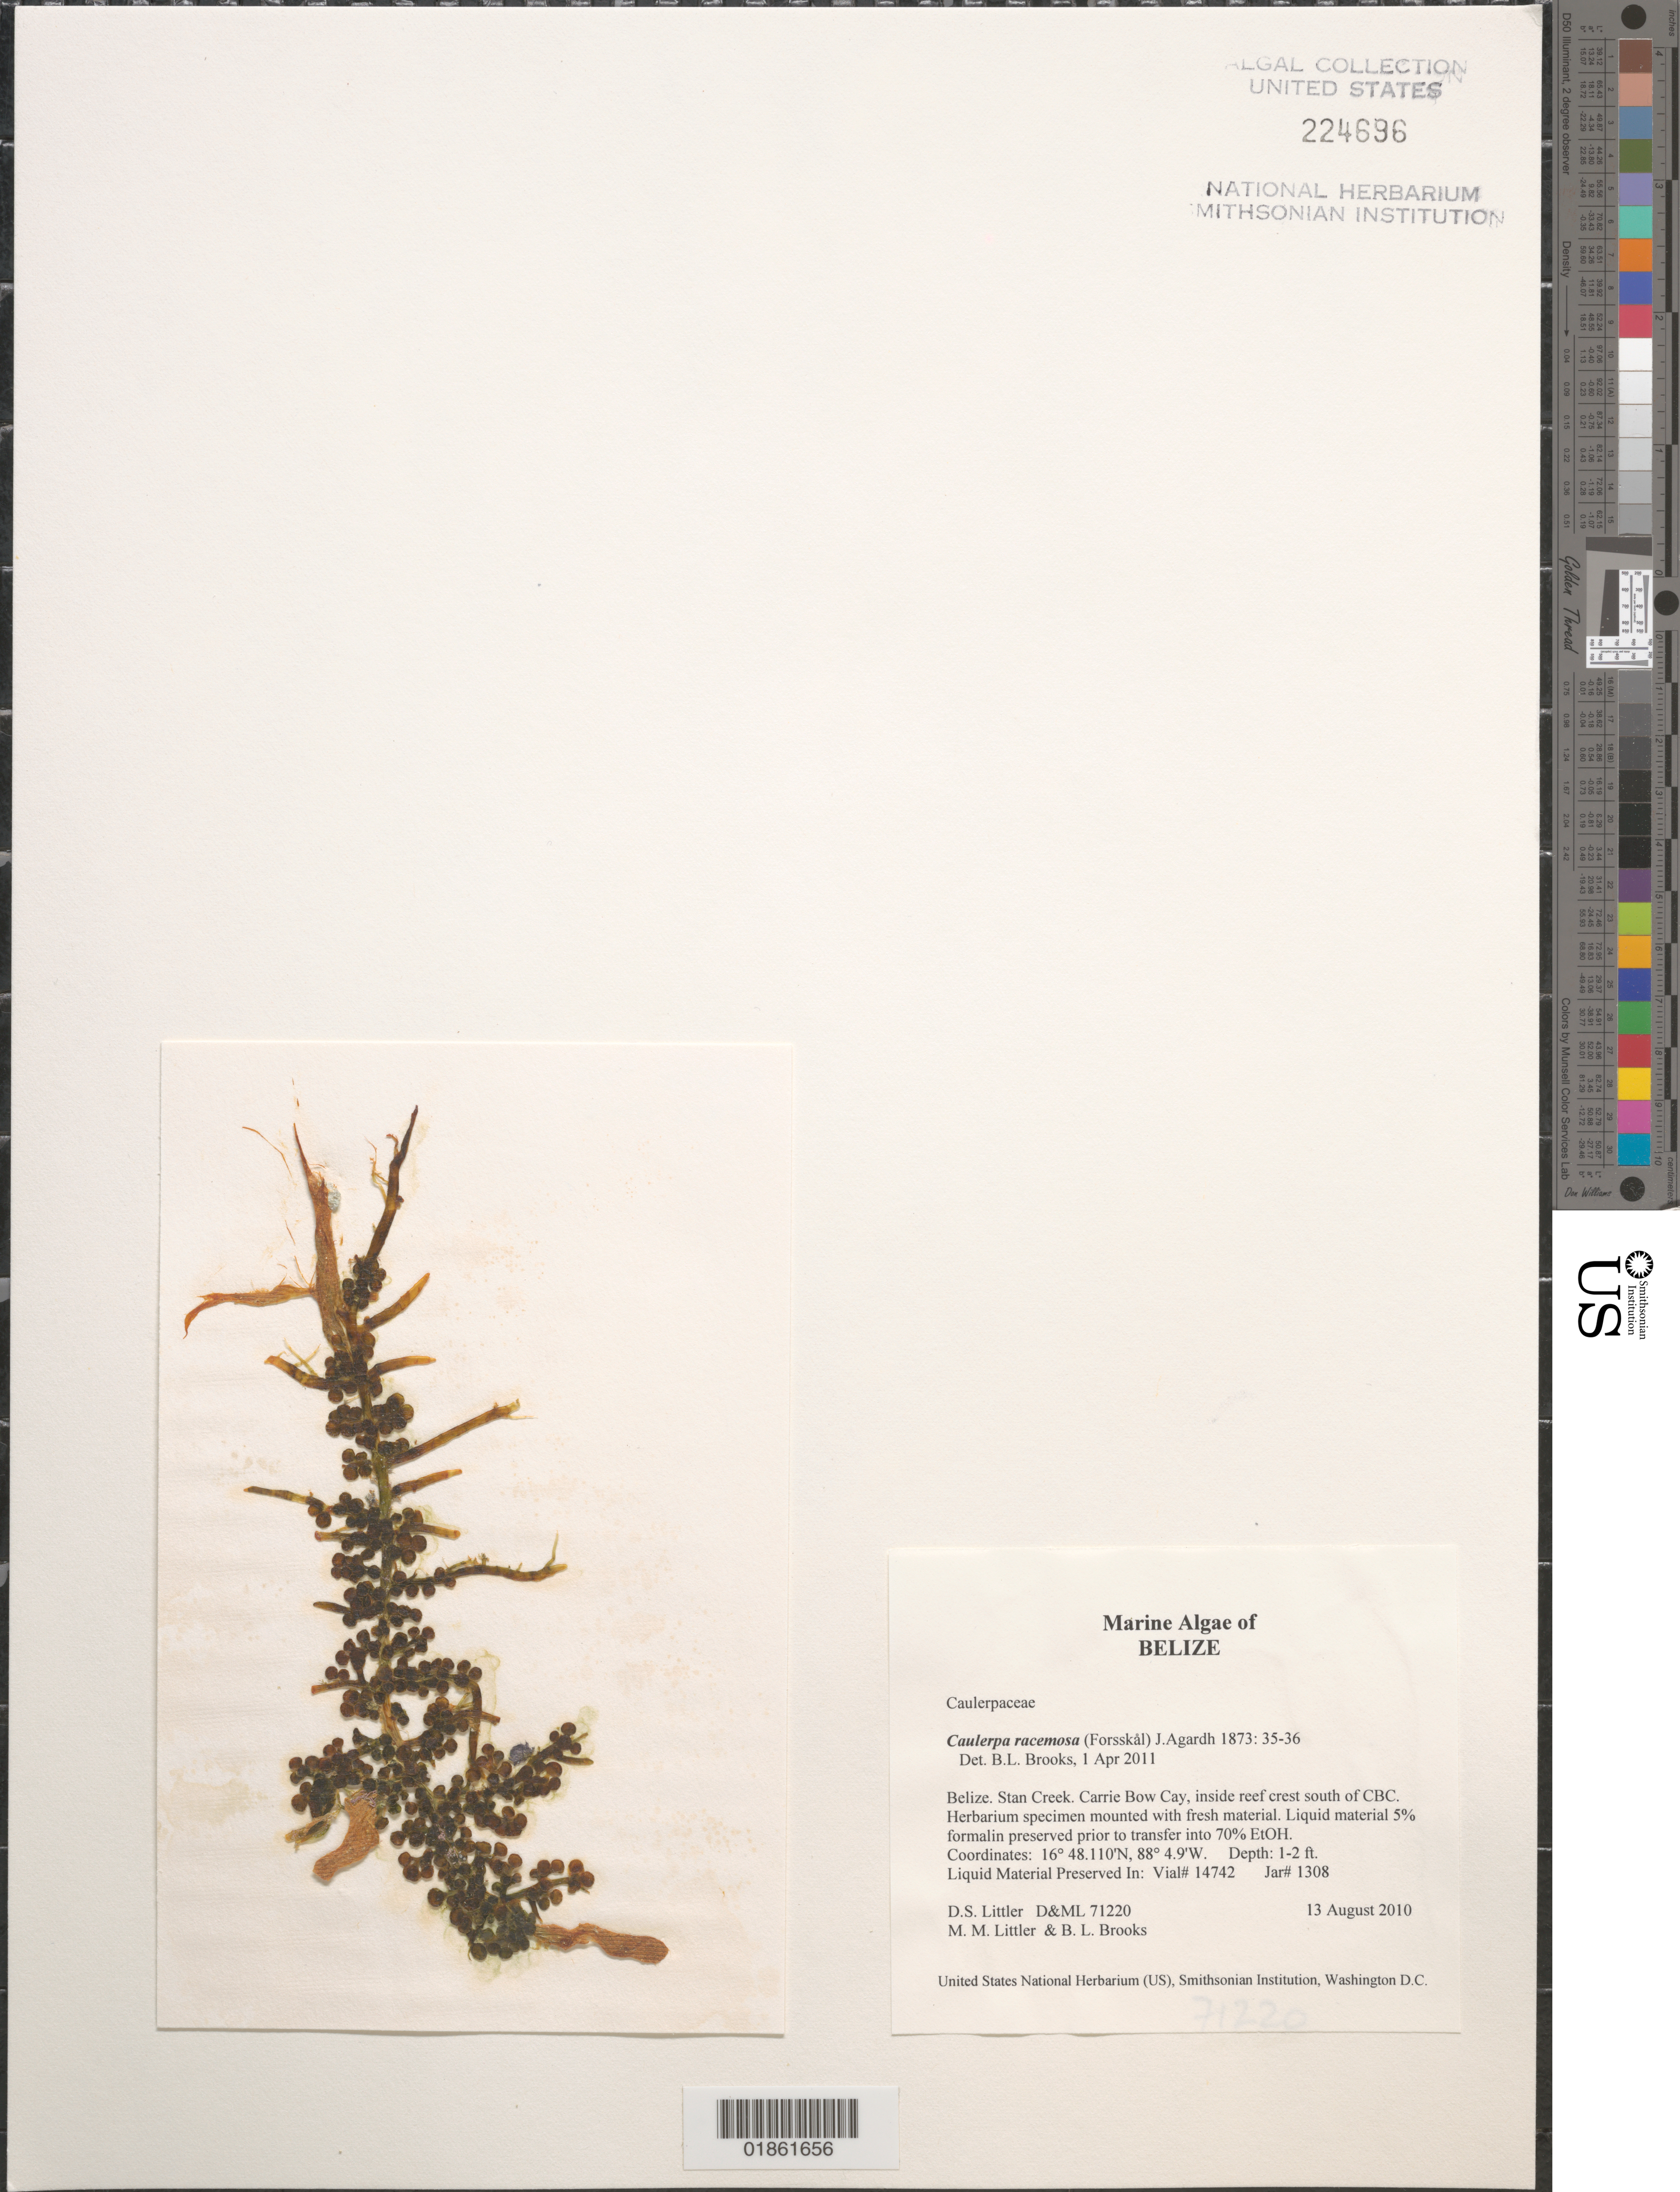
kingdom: Plantae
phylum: Chlorophyta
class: Ulvophyceae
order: Bryopsidales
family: Caulerpaceae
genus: Caulerpa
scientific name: Caulerpa racemosa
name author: (Forssk.) J. Agardh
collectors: D. S. Littler & M. M. Littler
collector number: D&ML 71220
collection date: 2010-08-13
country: Belize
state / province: Stann Creek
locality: Carrie Bow Cay area.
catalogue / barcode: US 224696